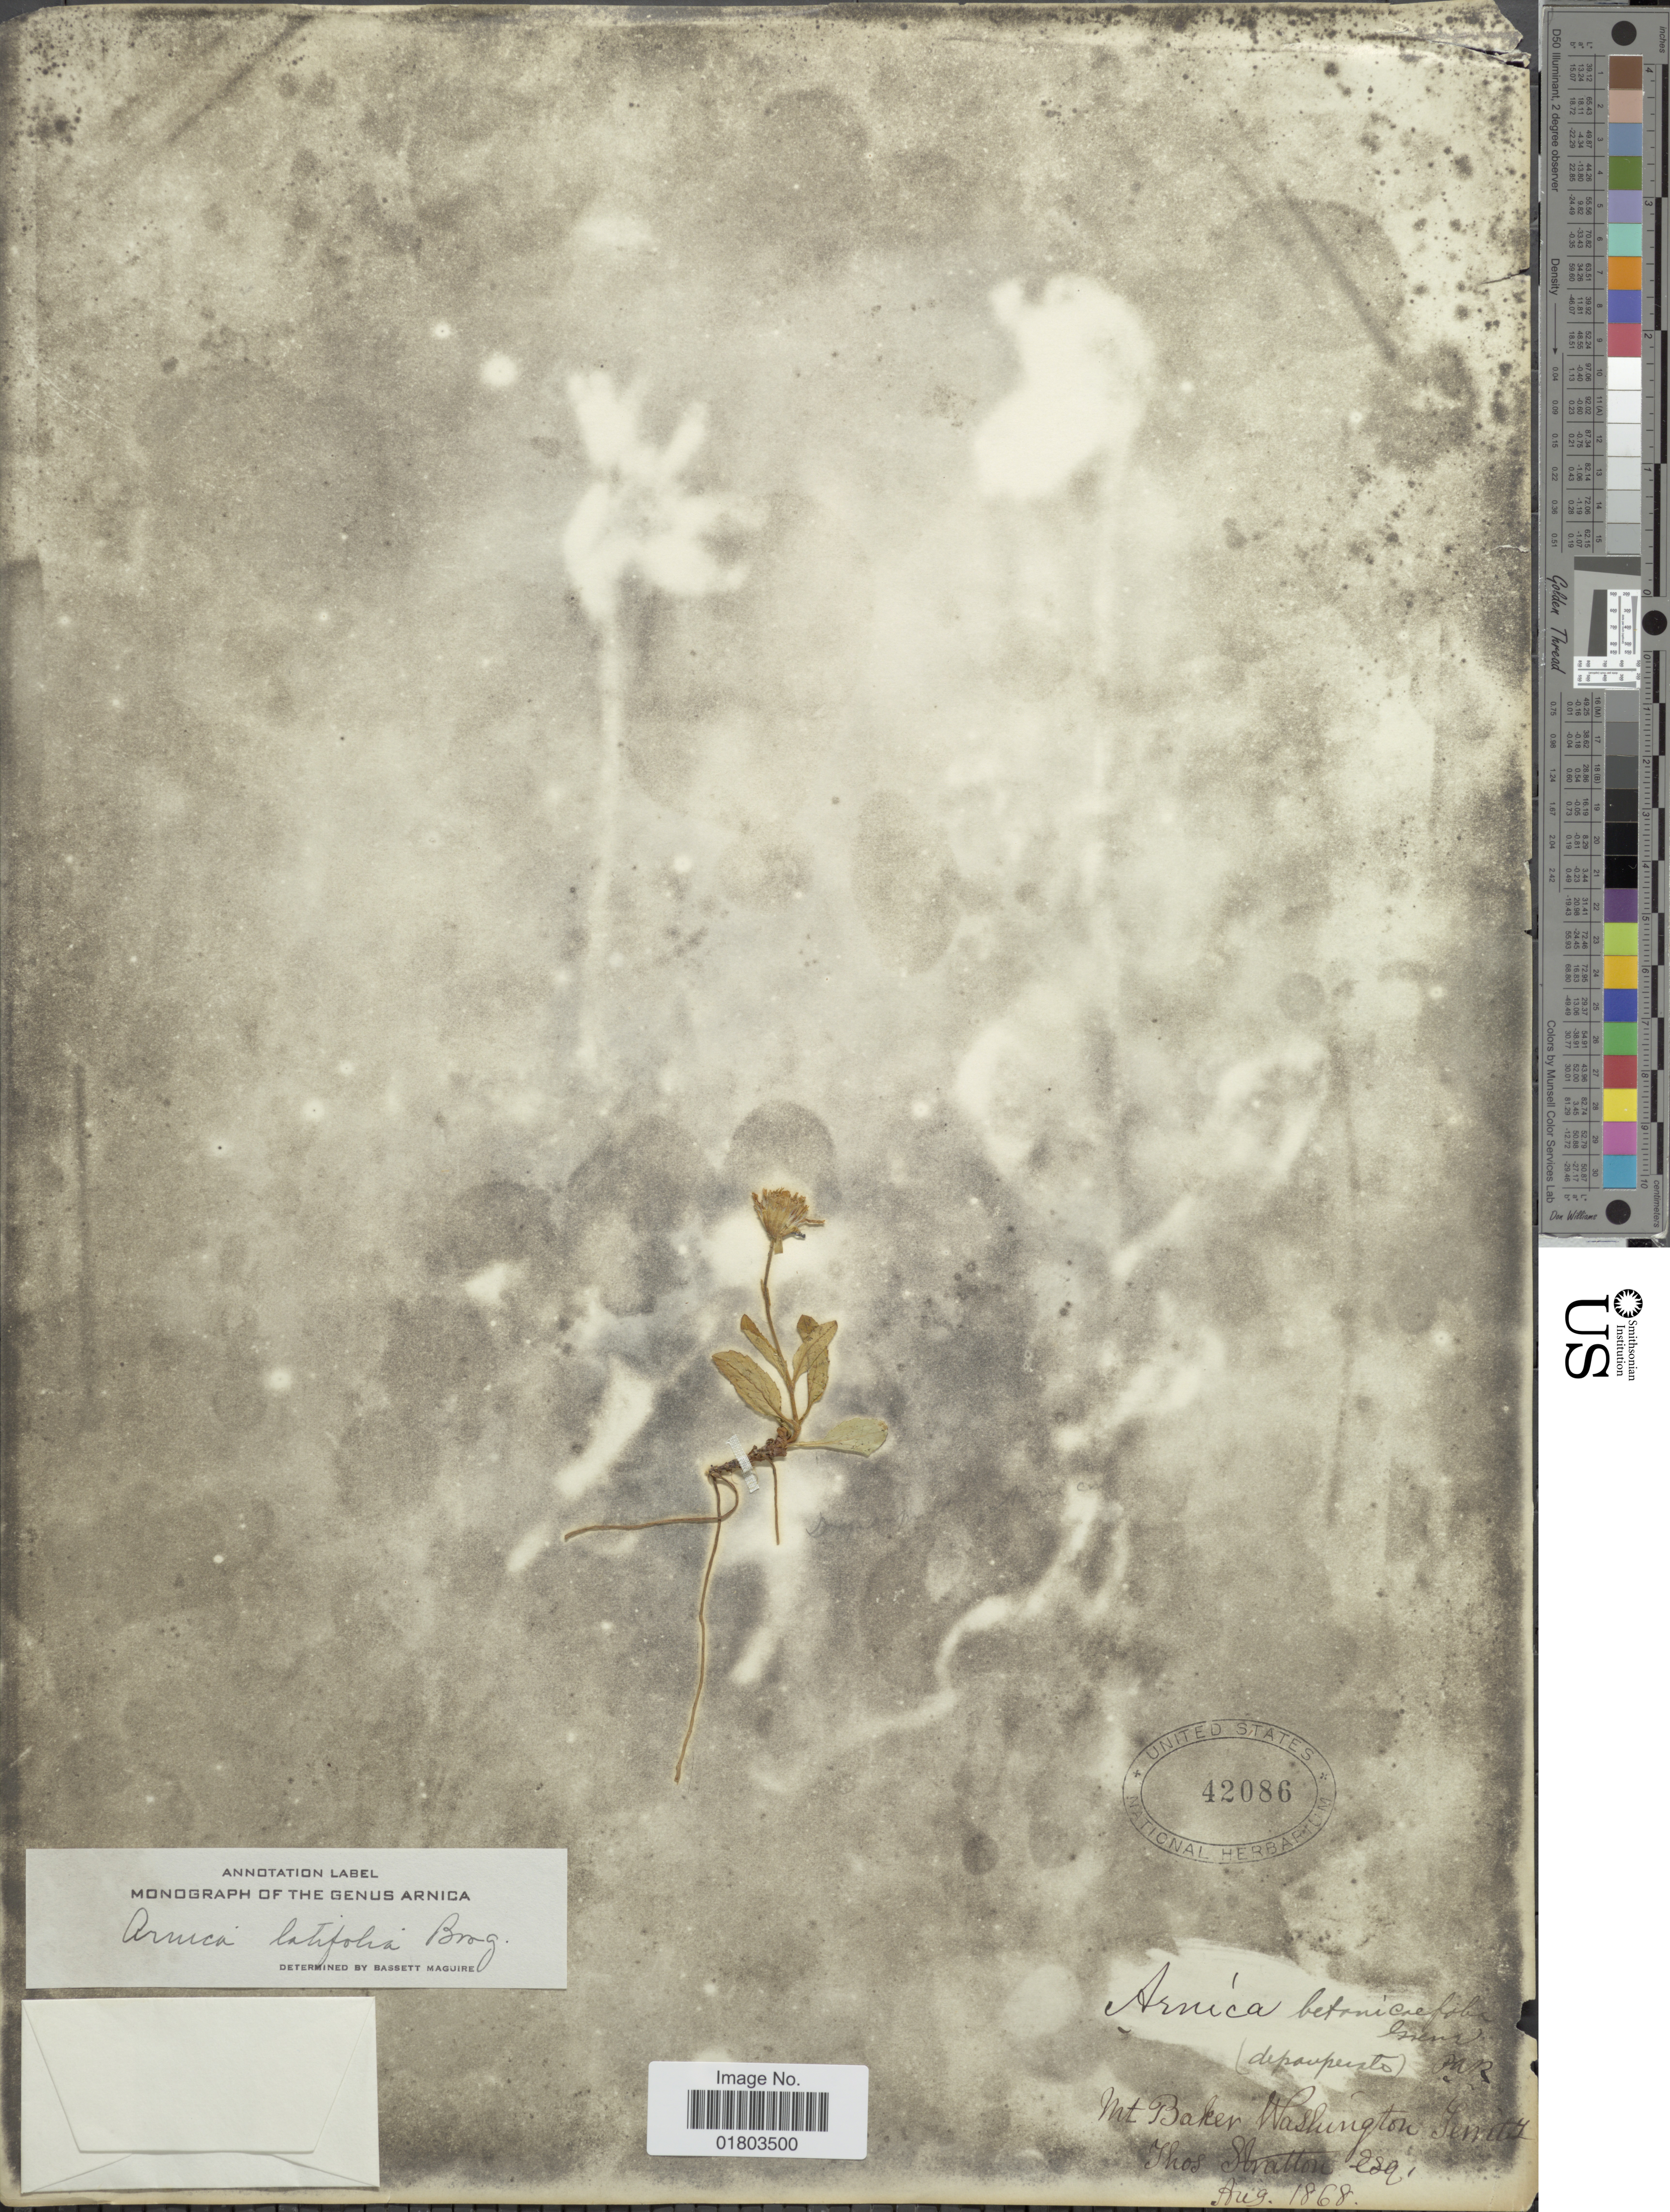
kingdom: Plantae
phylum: Tracheophyta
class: Magnoliopsida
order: Asterales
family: Asteraceae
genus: Arnica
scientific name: Arnica latifolia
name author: Bong.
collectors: T. Stratton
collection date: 1868-08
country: United States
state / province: Washington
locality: Mt Baker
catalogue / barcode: US 42086